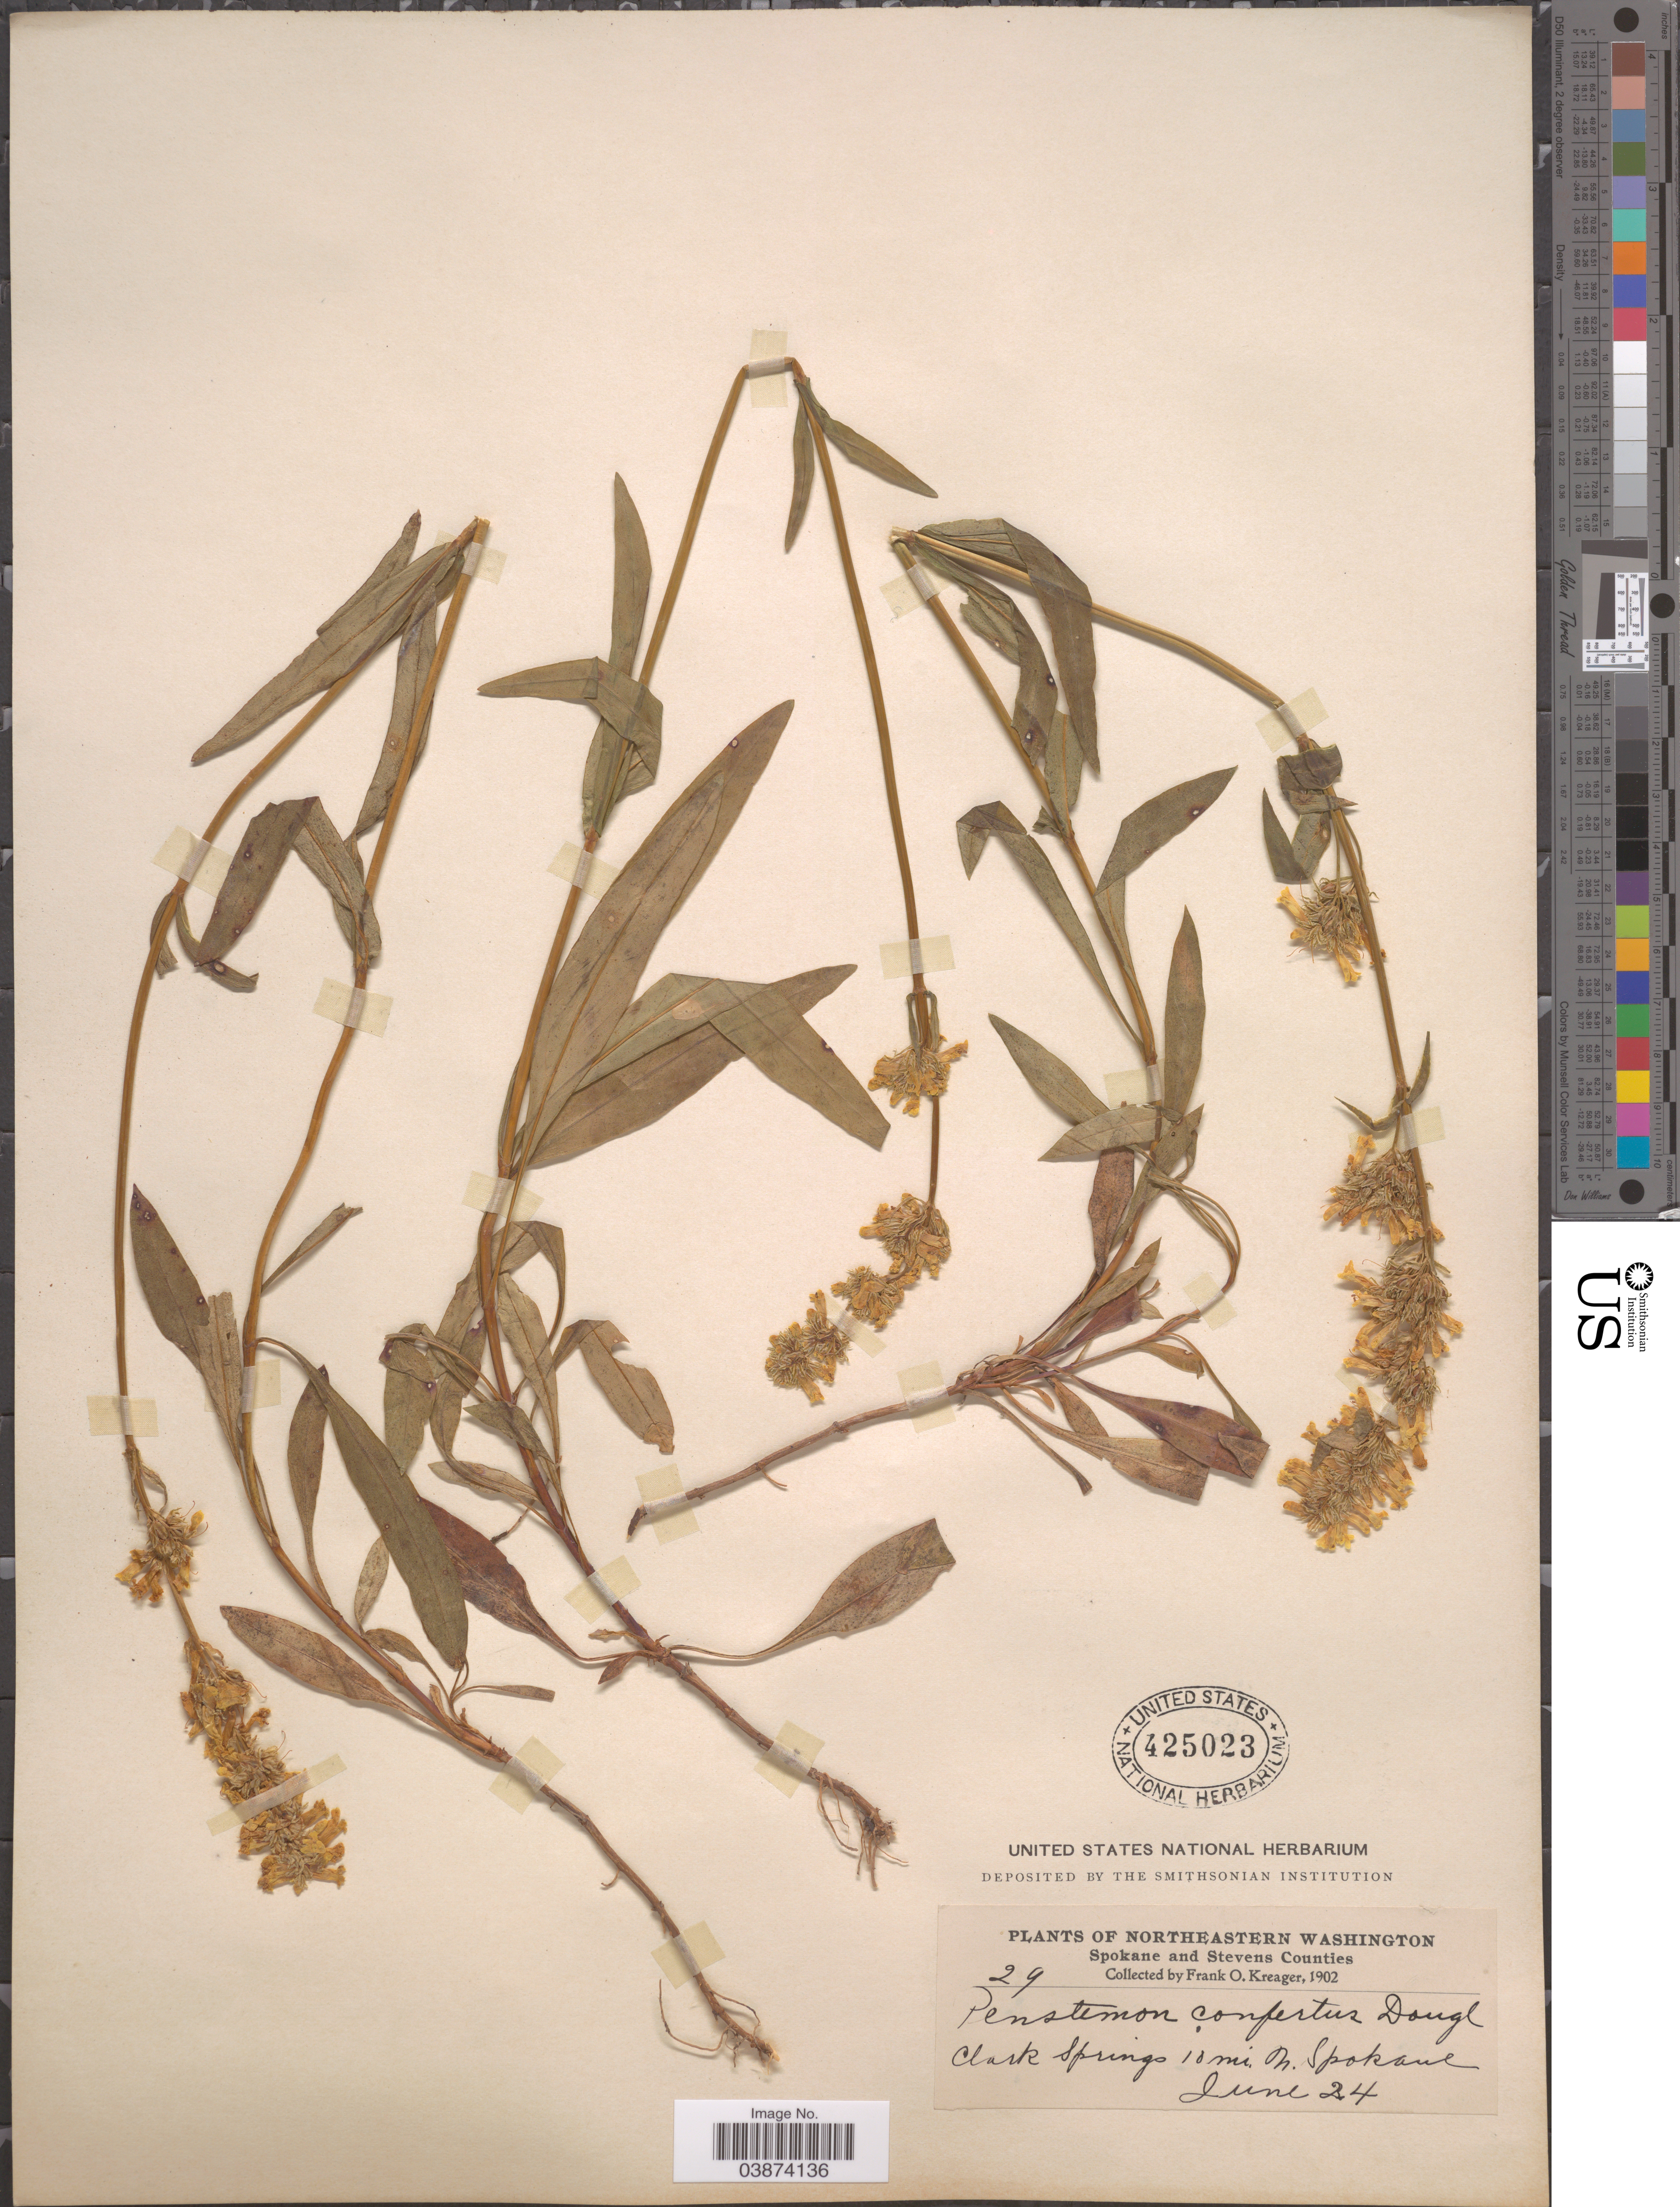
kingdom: Plantae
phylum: Tracheophyta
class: Magnoliopsida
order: Lamiales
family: Plantaginaceae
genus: Penstemon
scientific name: Penstemon confertus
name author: Douglas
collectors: F. Kreager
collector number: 29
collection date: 1902-06-24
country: United States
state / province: Washington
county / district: Spokane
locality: Northeastern Washington. Spokane County. Clark Springs 10 mi. N. Spokane.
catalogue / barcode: US 425023